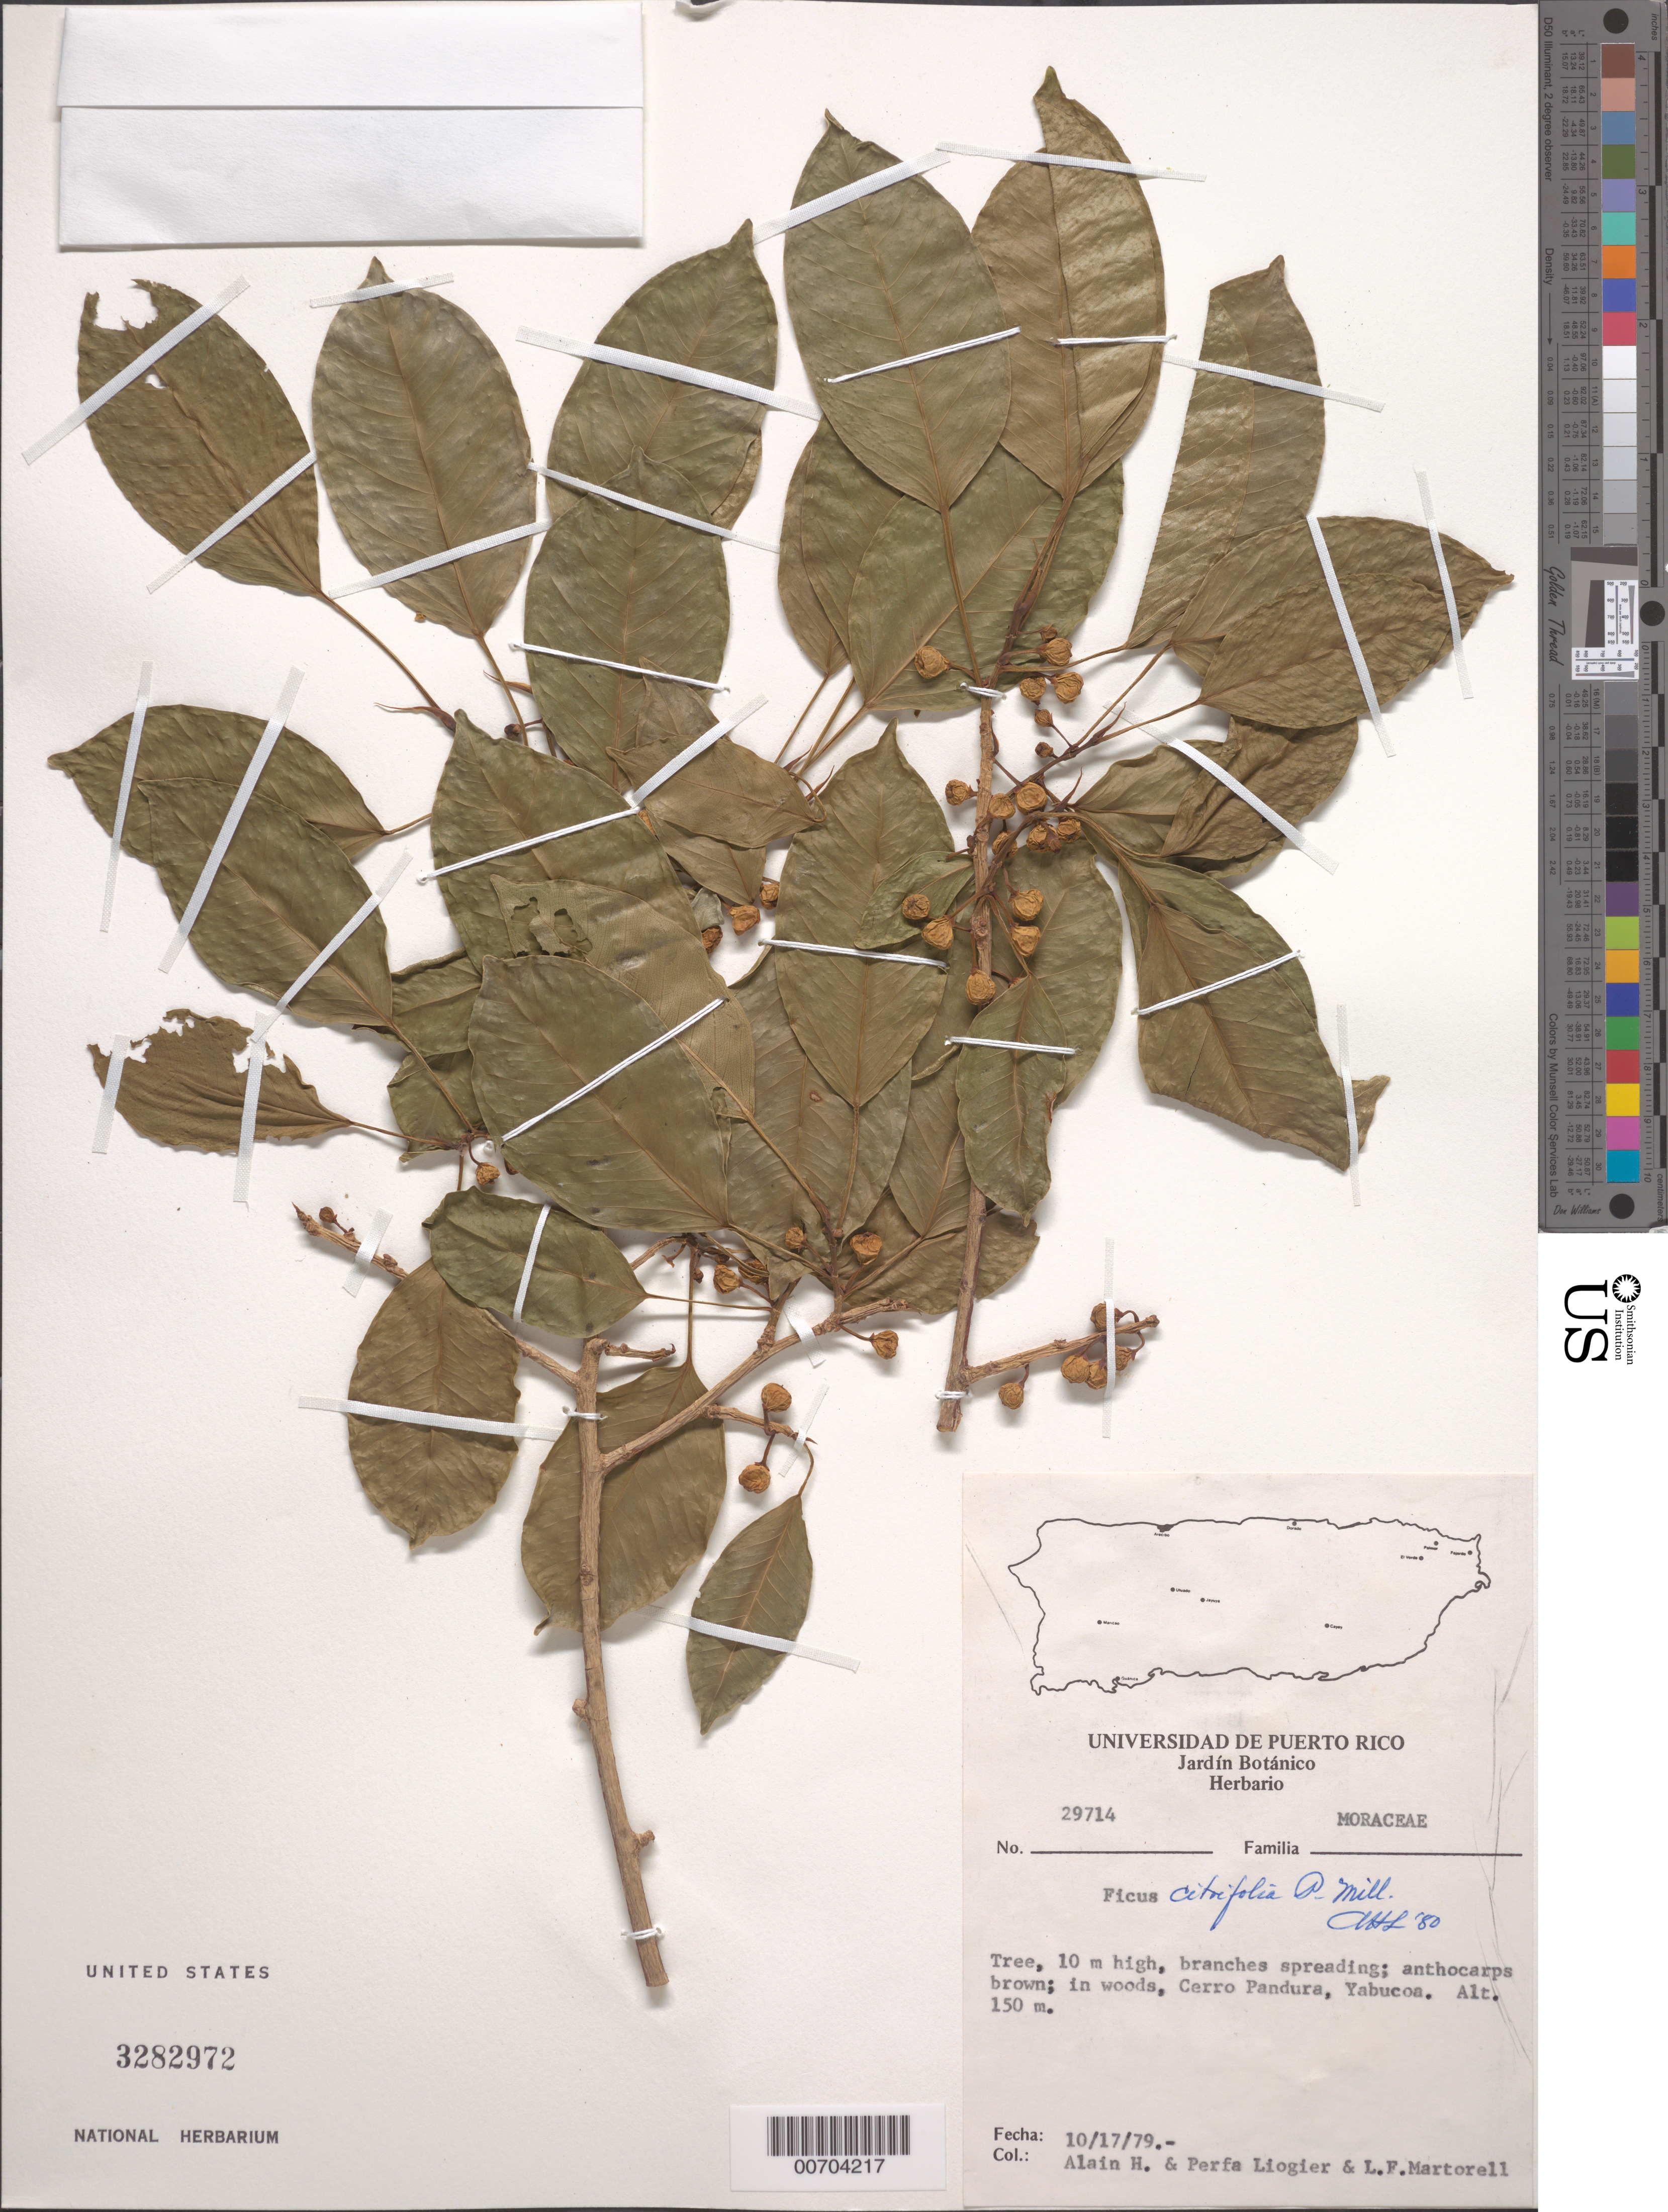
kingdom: Plantae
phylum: Tracheophyta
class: Magnoliopsida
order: Rosales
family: Moraceae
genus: Ficus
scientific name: Ficus citrifolia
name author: Mill.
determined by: Liogier, Alain H.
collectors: A. H. Liogier, M. P. Liogier & L. Martorell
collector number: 29714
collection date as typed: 17 Oct 1979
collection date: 1979-10-17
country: Puerto Rico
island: Greater Antilles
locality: Cerro Pandura, Yabucoa.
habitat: In woods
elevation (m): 150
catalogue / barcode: US 3282972